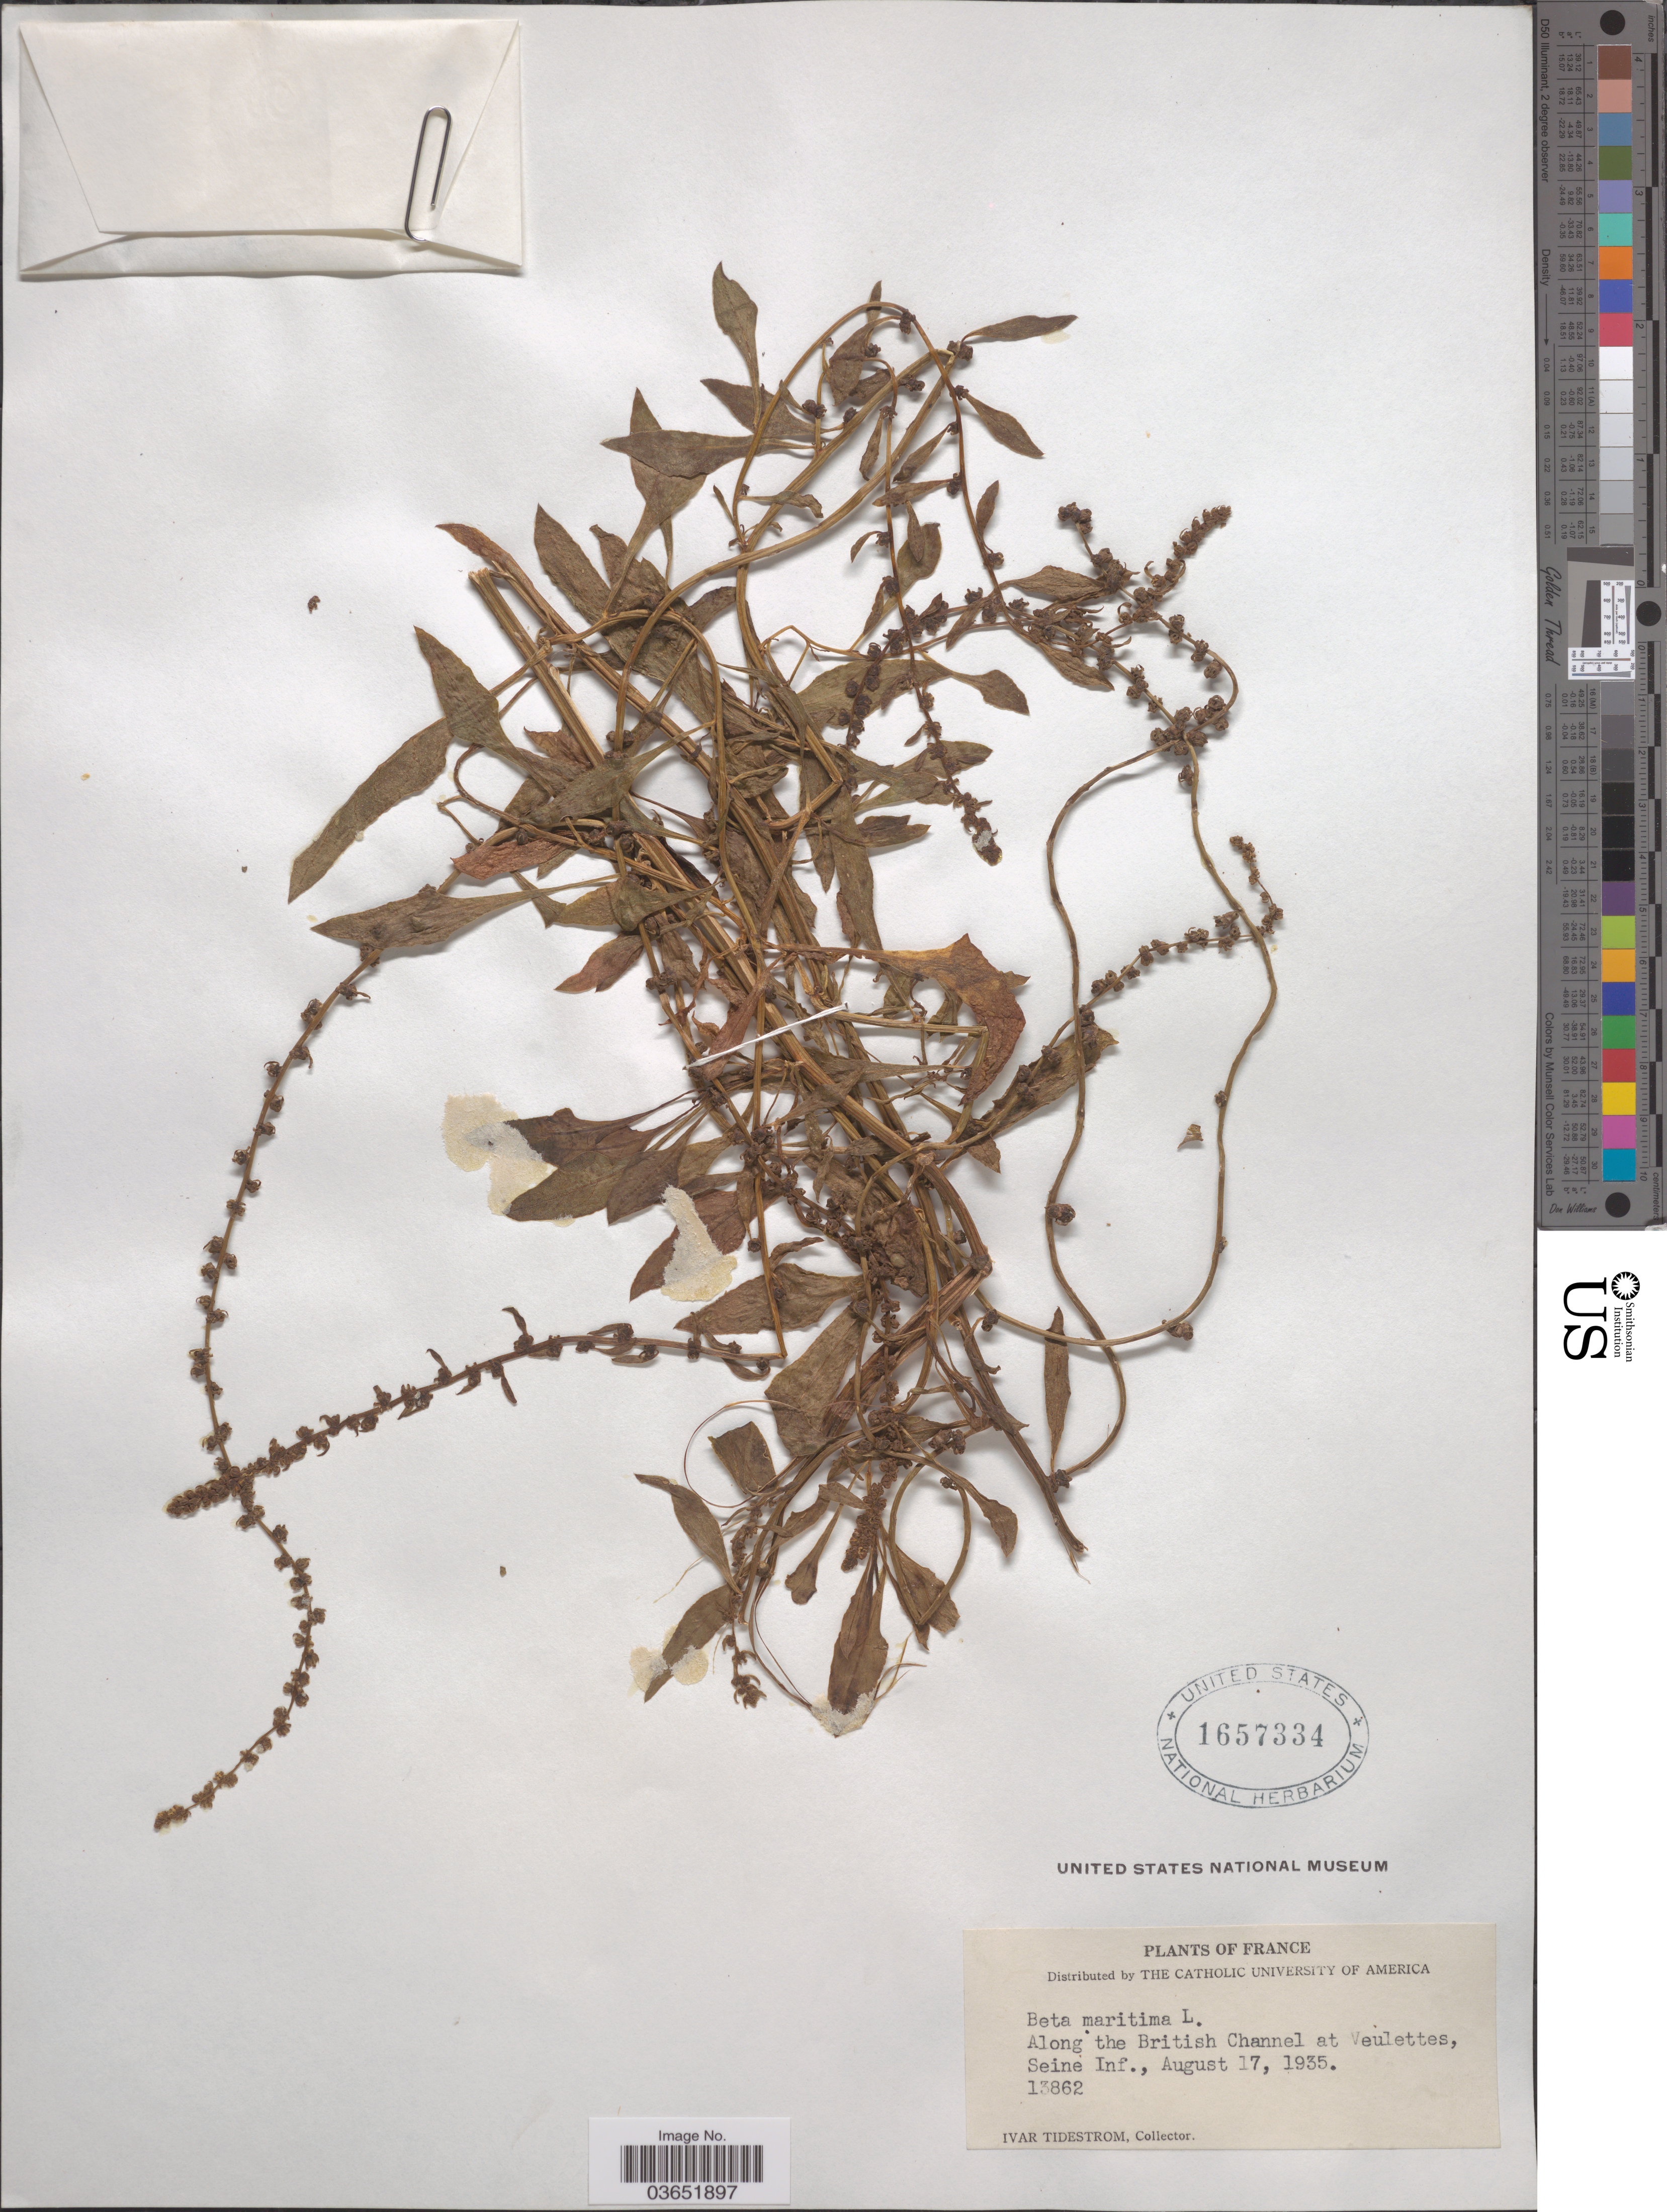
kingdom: Plantae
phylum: Tracheophyta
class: Magnoliopsida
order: Caryophyllales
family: Amaranthaceae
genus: Beta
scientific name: Beta maritima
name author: L.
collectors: I. F. Tidestrom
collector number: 13862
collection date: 1935-08-17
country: France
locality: Along the British Channel at Veulettes, Seine Inf.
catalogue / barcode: US 1657334